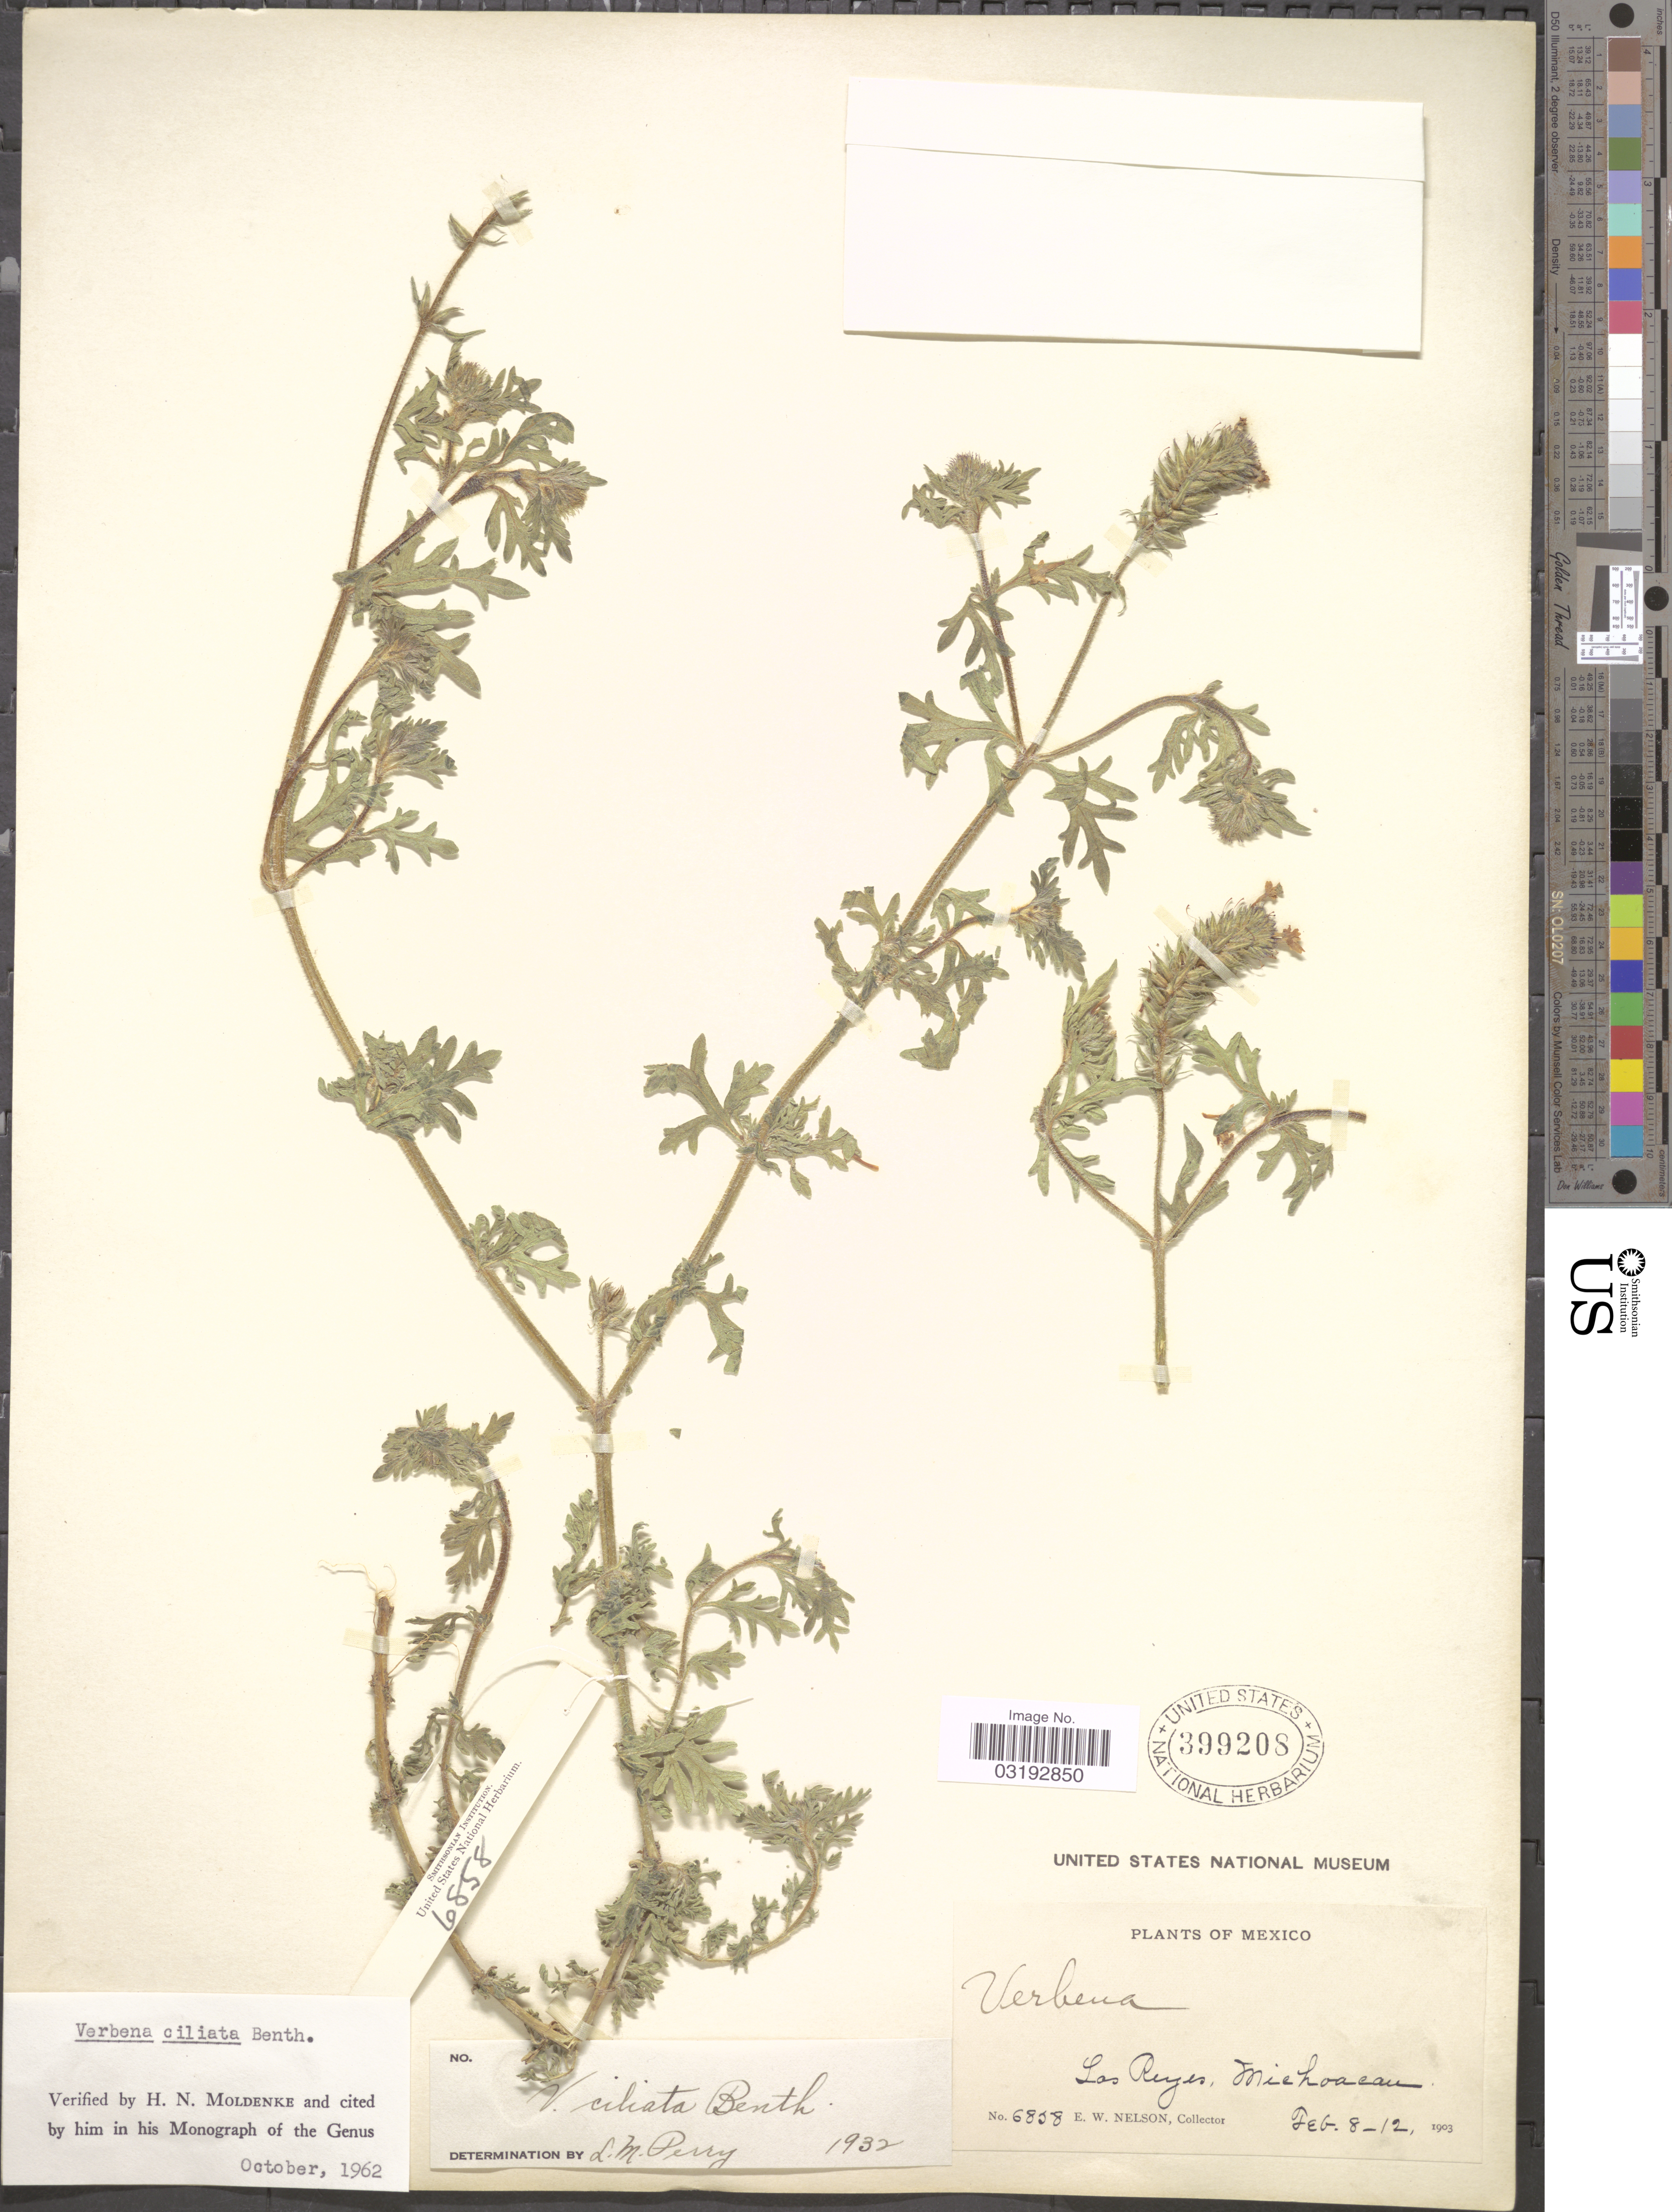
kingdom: Plantae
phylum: Tracheophyta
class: Magnoliopsida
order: Lamiales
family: Verbenaceae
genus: Verbena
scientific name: Verbena ciliata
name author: Benth.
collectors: E. W. Nelson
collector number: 6858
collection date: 1903-02-08/1903-02-12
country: Mexico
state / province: Michoacán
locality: Los Reyes.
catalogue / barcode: US 399208